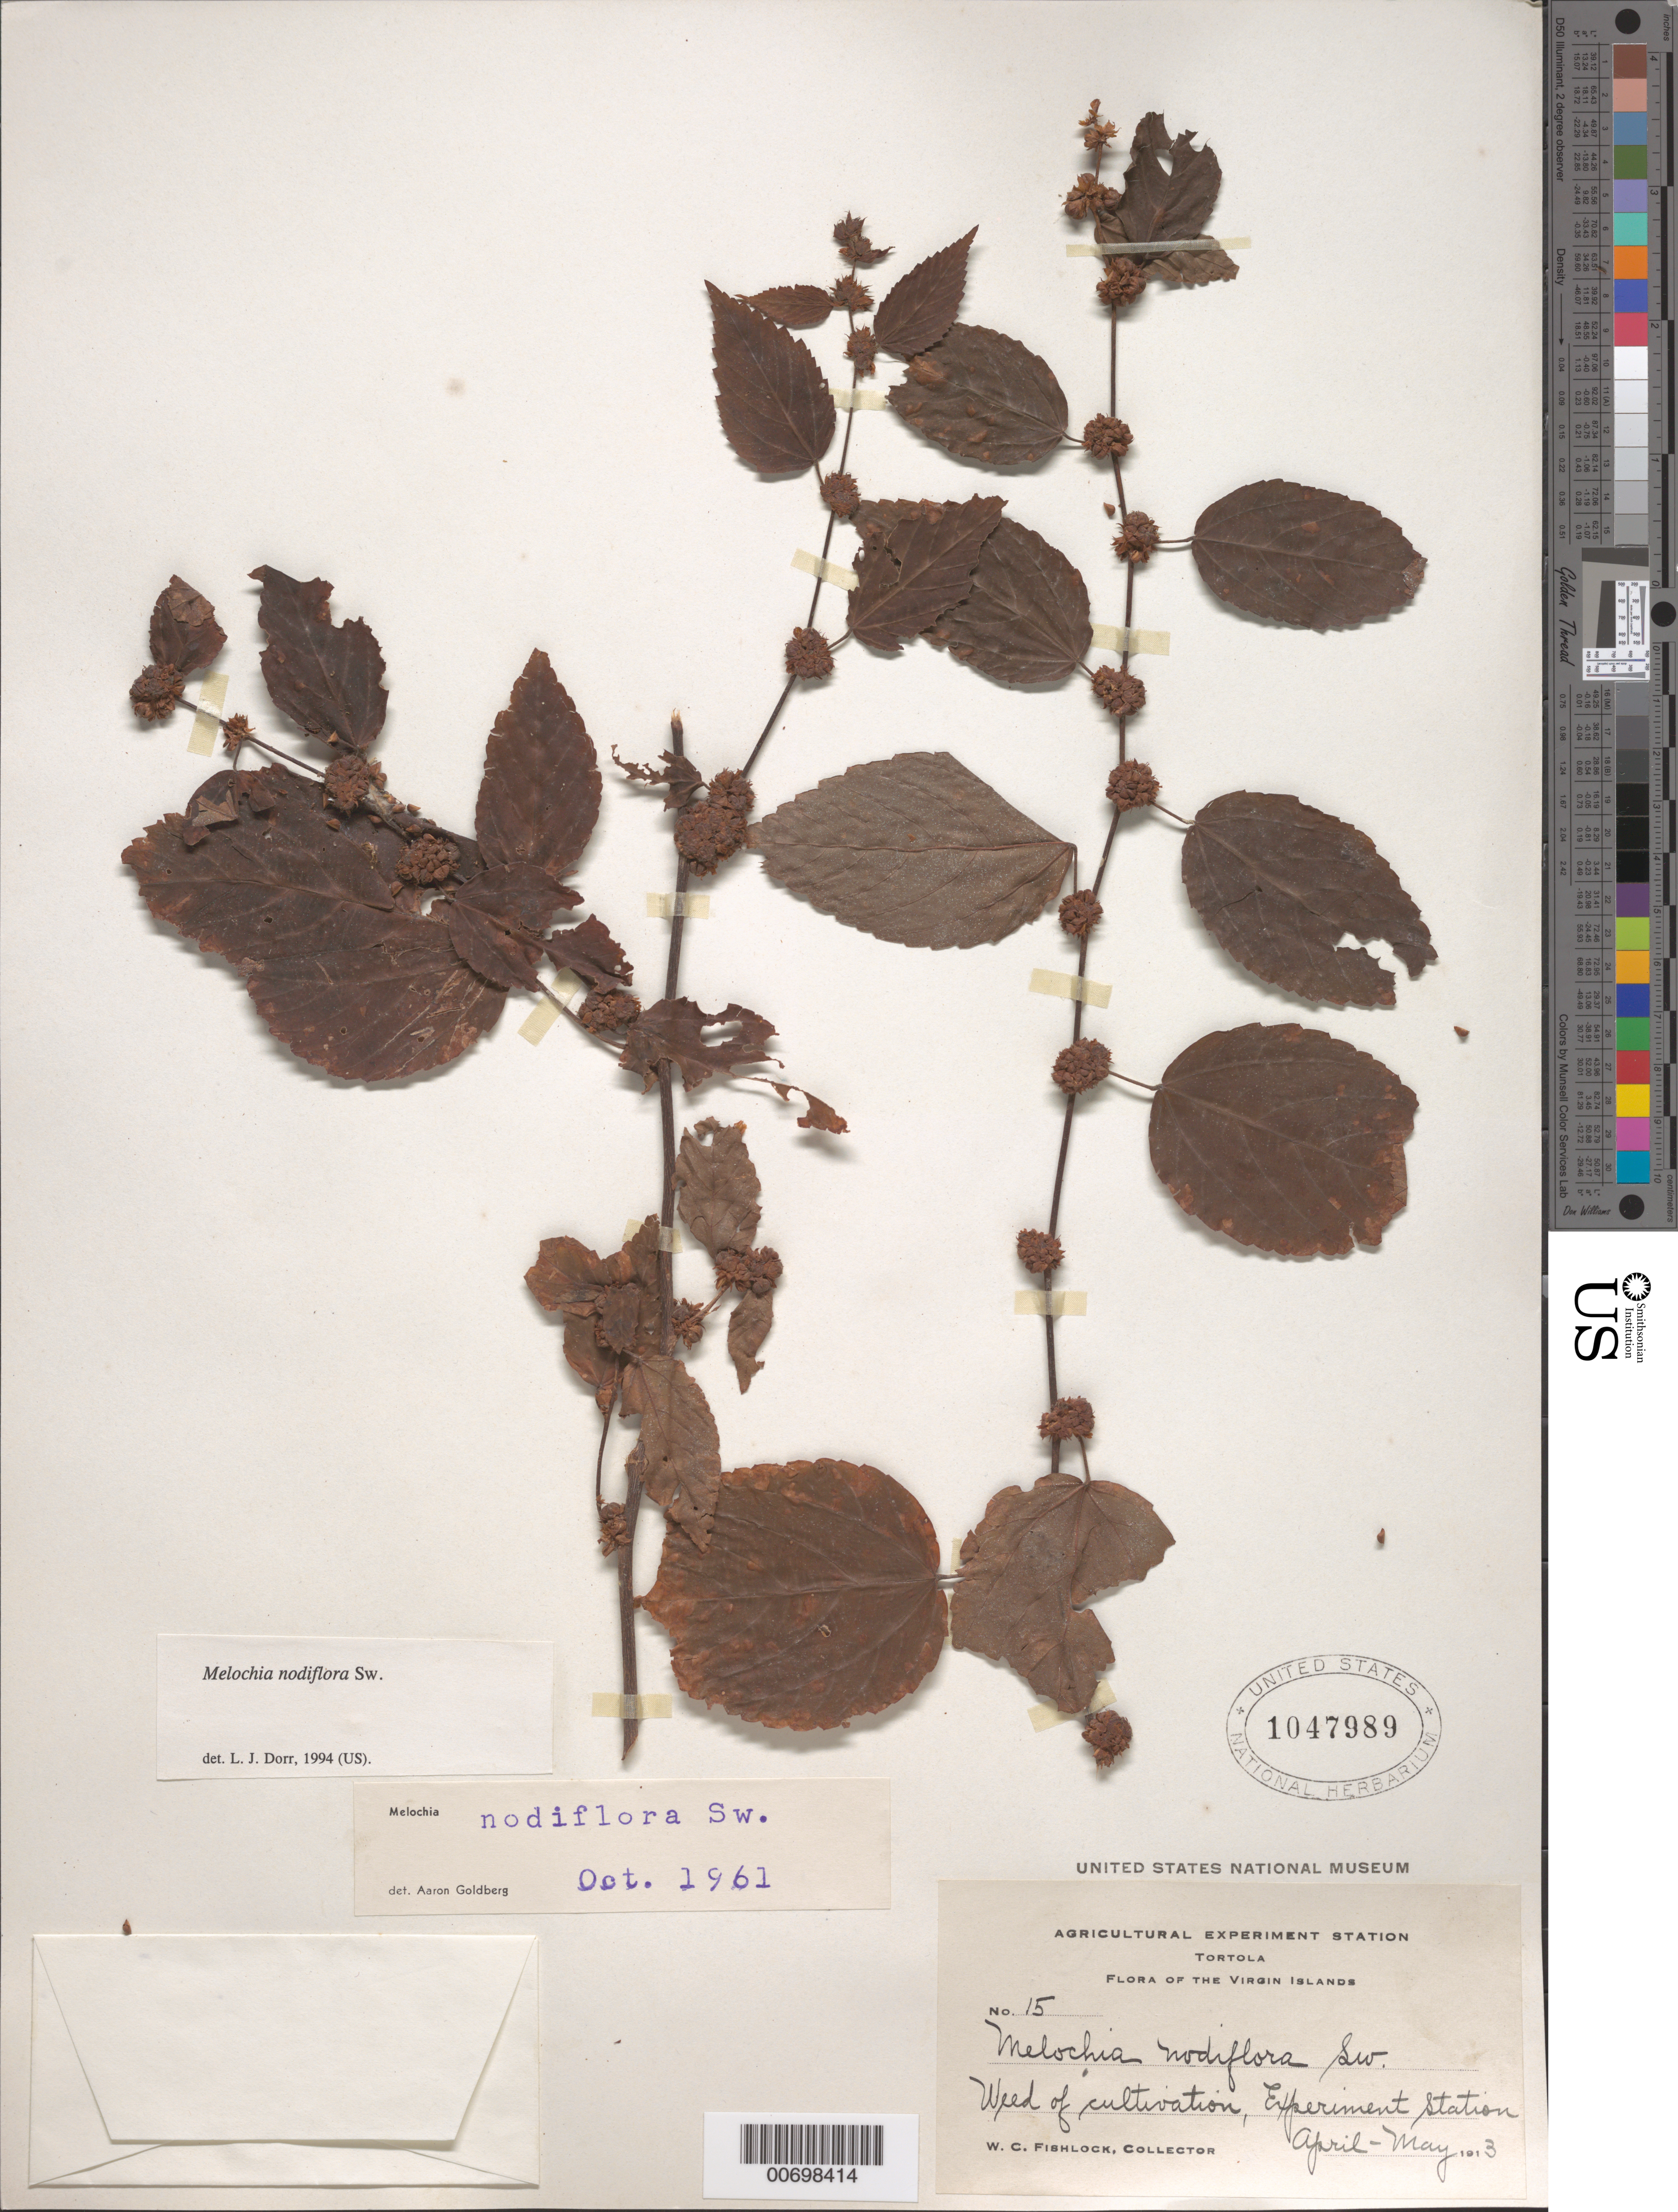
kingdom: Plantae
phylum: Tracheophyta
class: Magnoliopsida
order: Malvales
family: Malvaceae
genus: Melochia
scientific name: Melochia nodiflora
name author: Sw.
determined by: Dorr, L. J., (BOT), Smithsonian Institution - National Museum of Natural History (UNITED STATES)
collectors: W. Fishlock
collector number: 15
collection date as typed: Apr 1913 to -- May 1913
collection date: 1913-04/1913-05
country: British Virgin Islands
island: Tortola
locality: Experimental Station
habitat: Weed of cultivation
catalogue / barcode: US 1047989